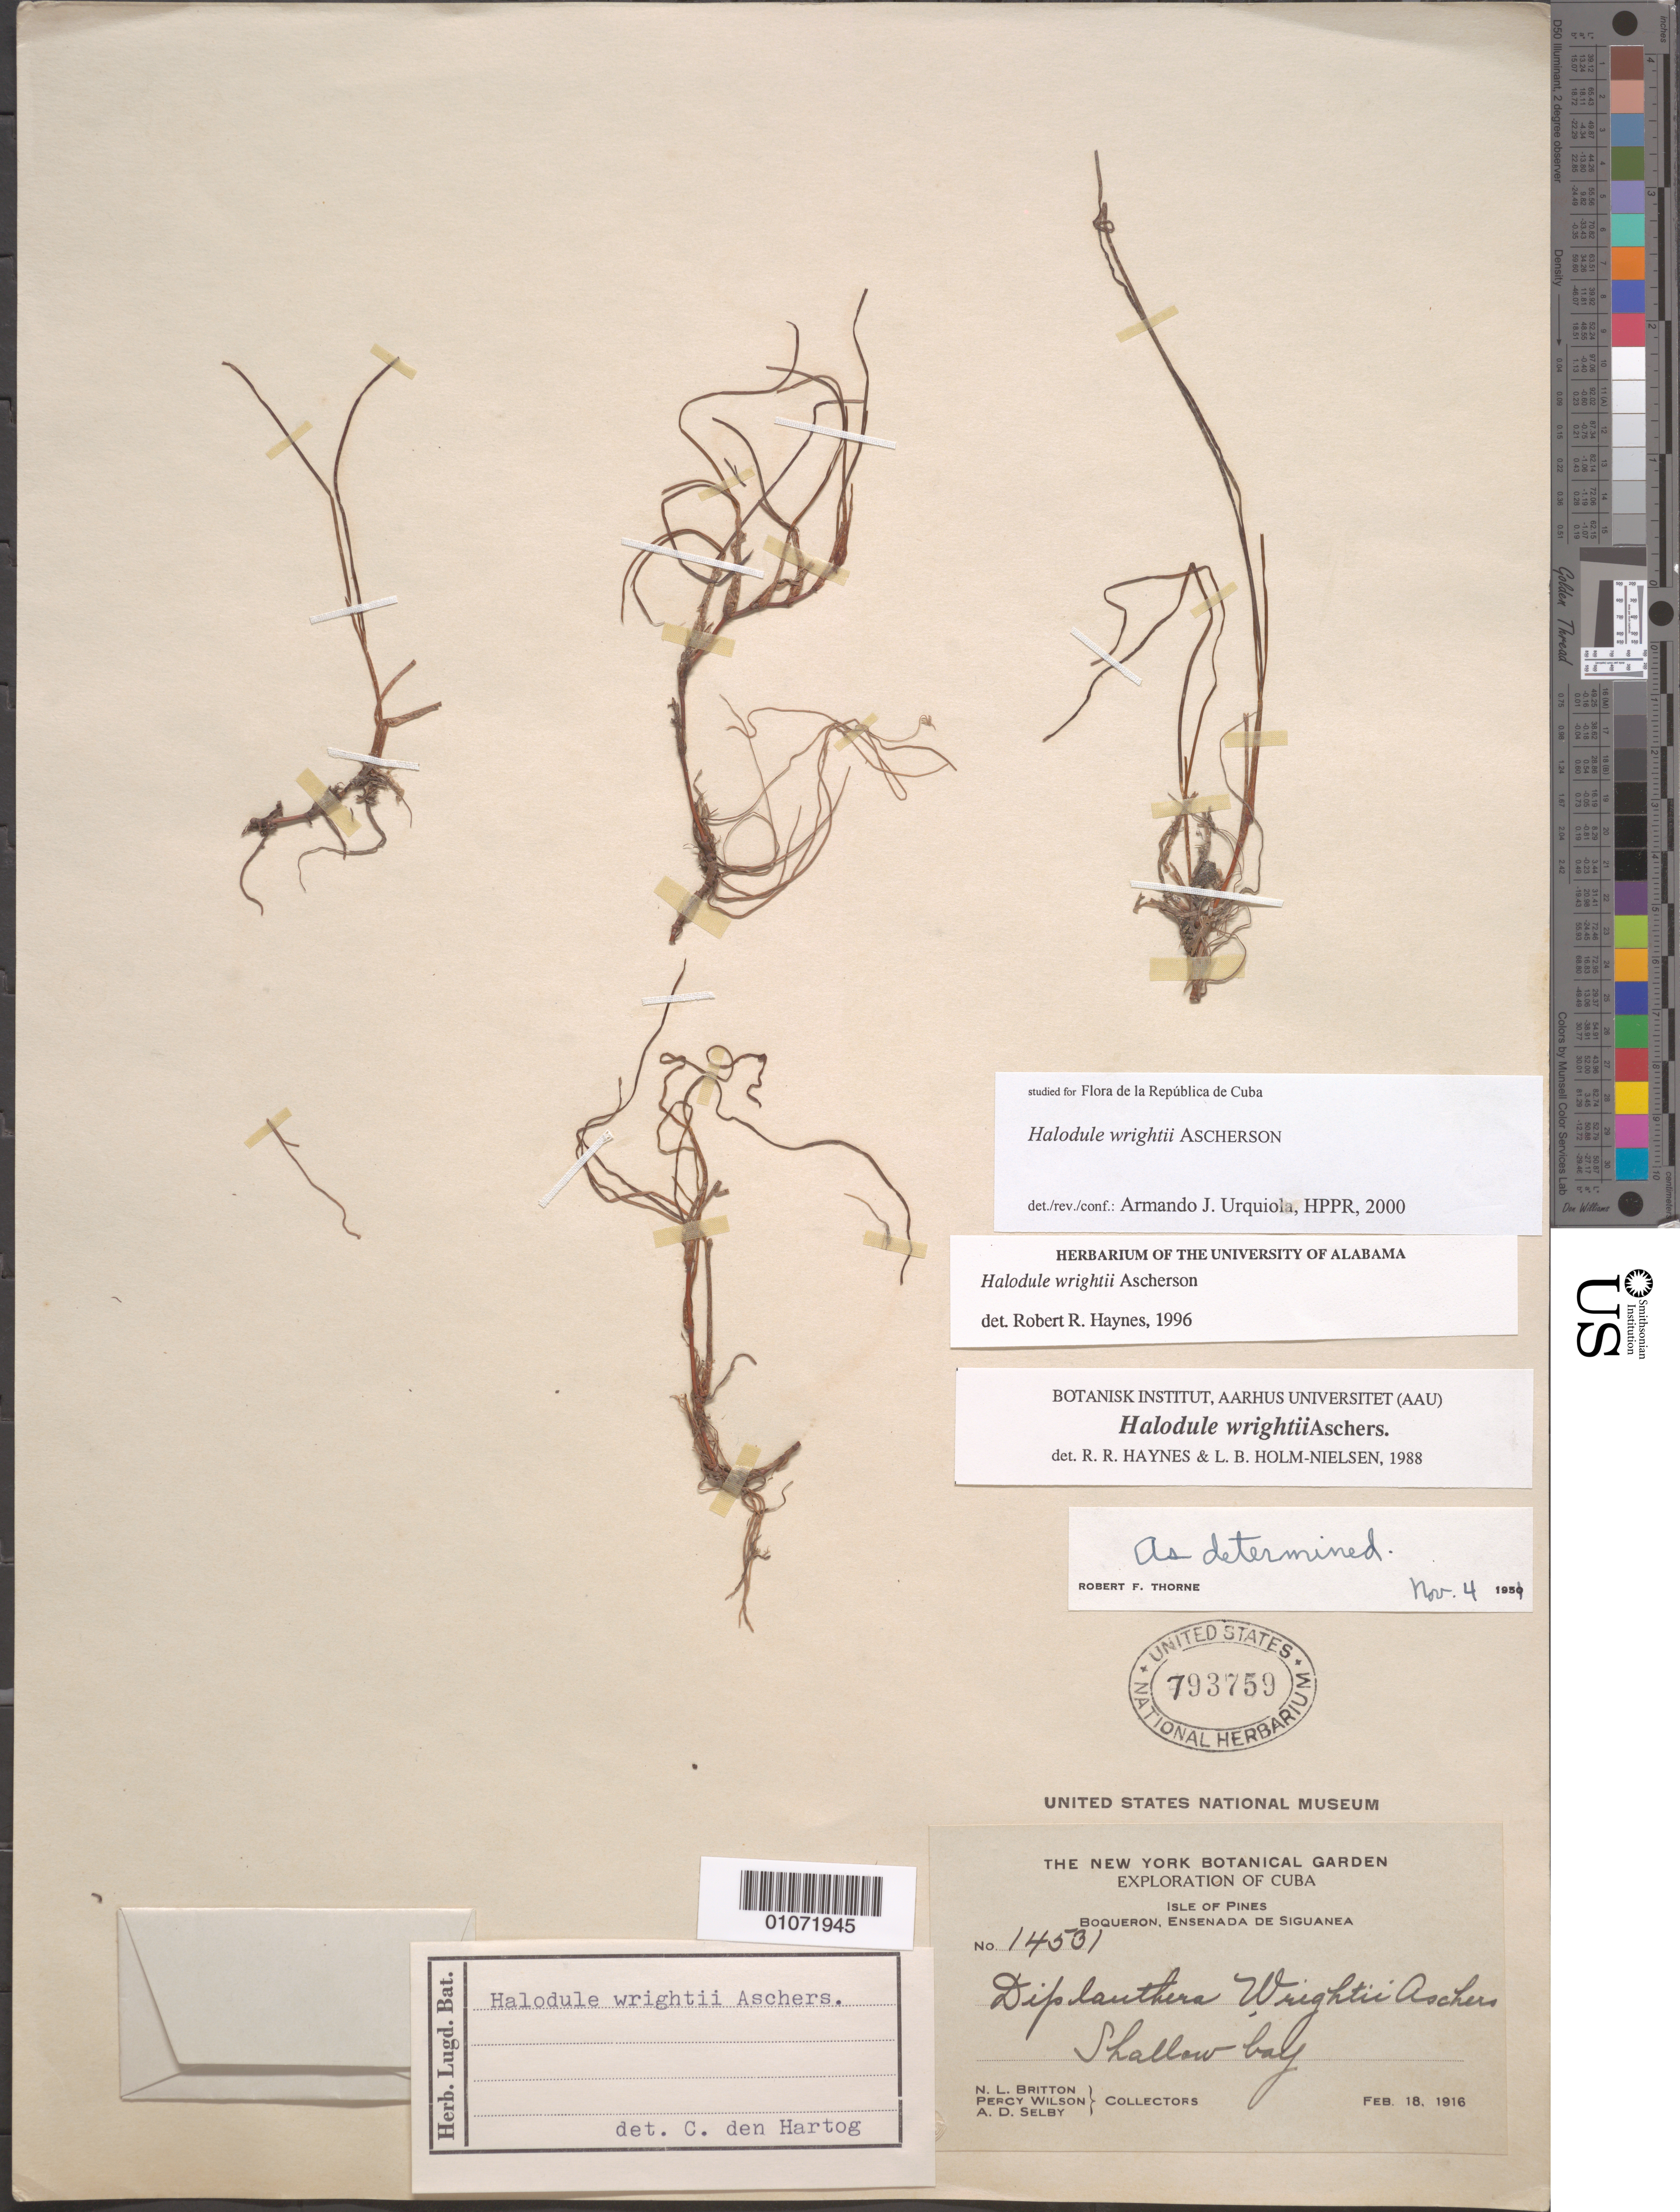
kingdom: Plantae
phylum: Tracheophyta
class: Liliopsida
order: Alismatales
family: Cymodoceaceae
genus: Halodule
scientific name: Halodule wrightii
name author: Asch.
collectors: N. Britton, P. Wilson & A. Selby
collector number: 14531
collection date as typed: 18 Feb 1916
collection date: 1916-02-18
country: Cuba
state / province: Isla de La Juventud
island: Isla de la Juventud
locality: Shallow lay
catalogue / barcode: US 793759